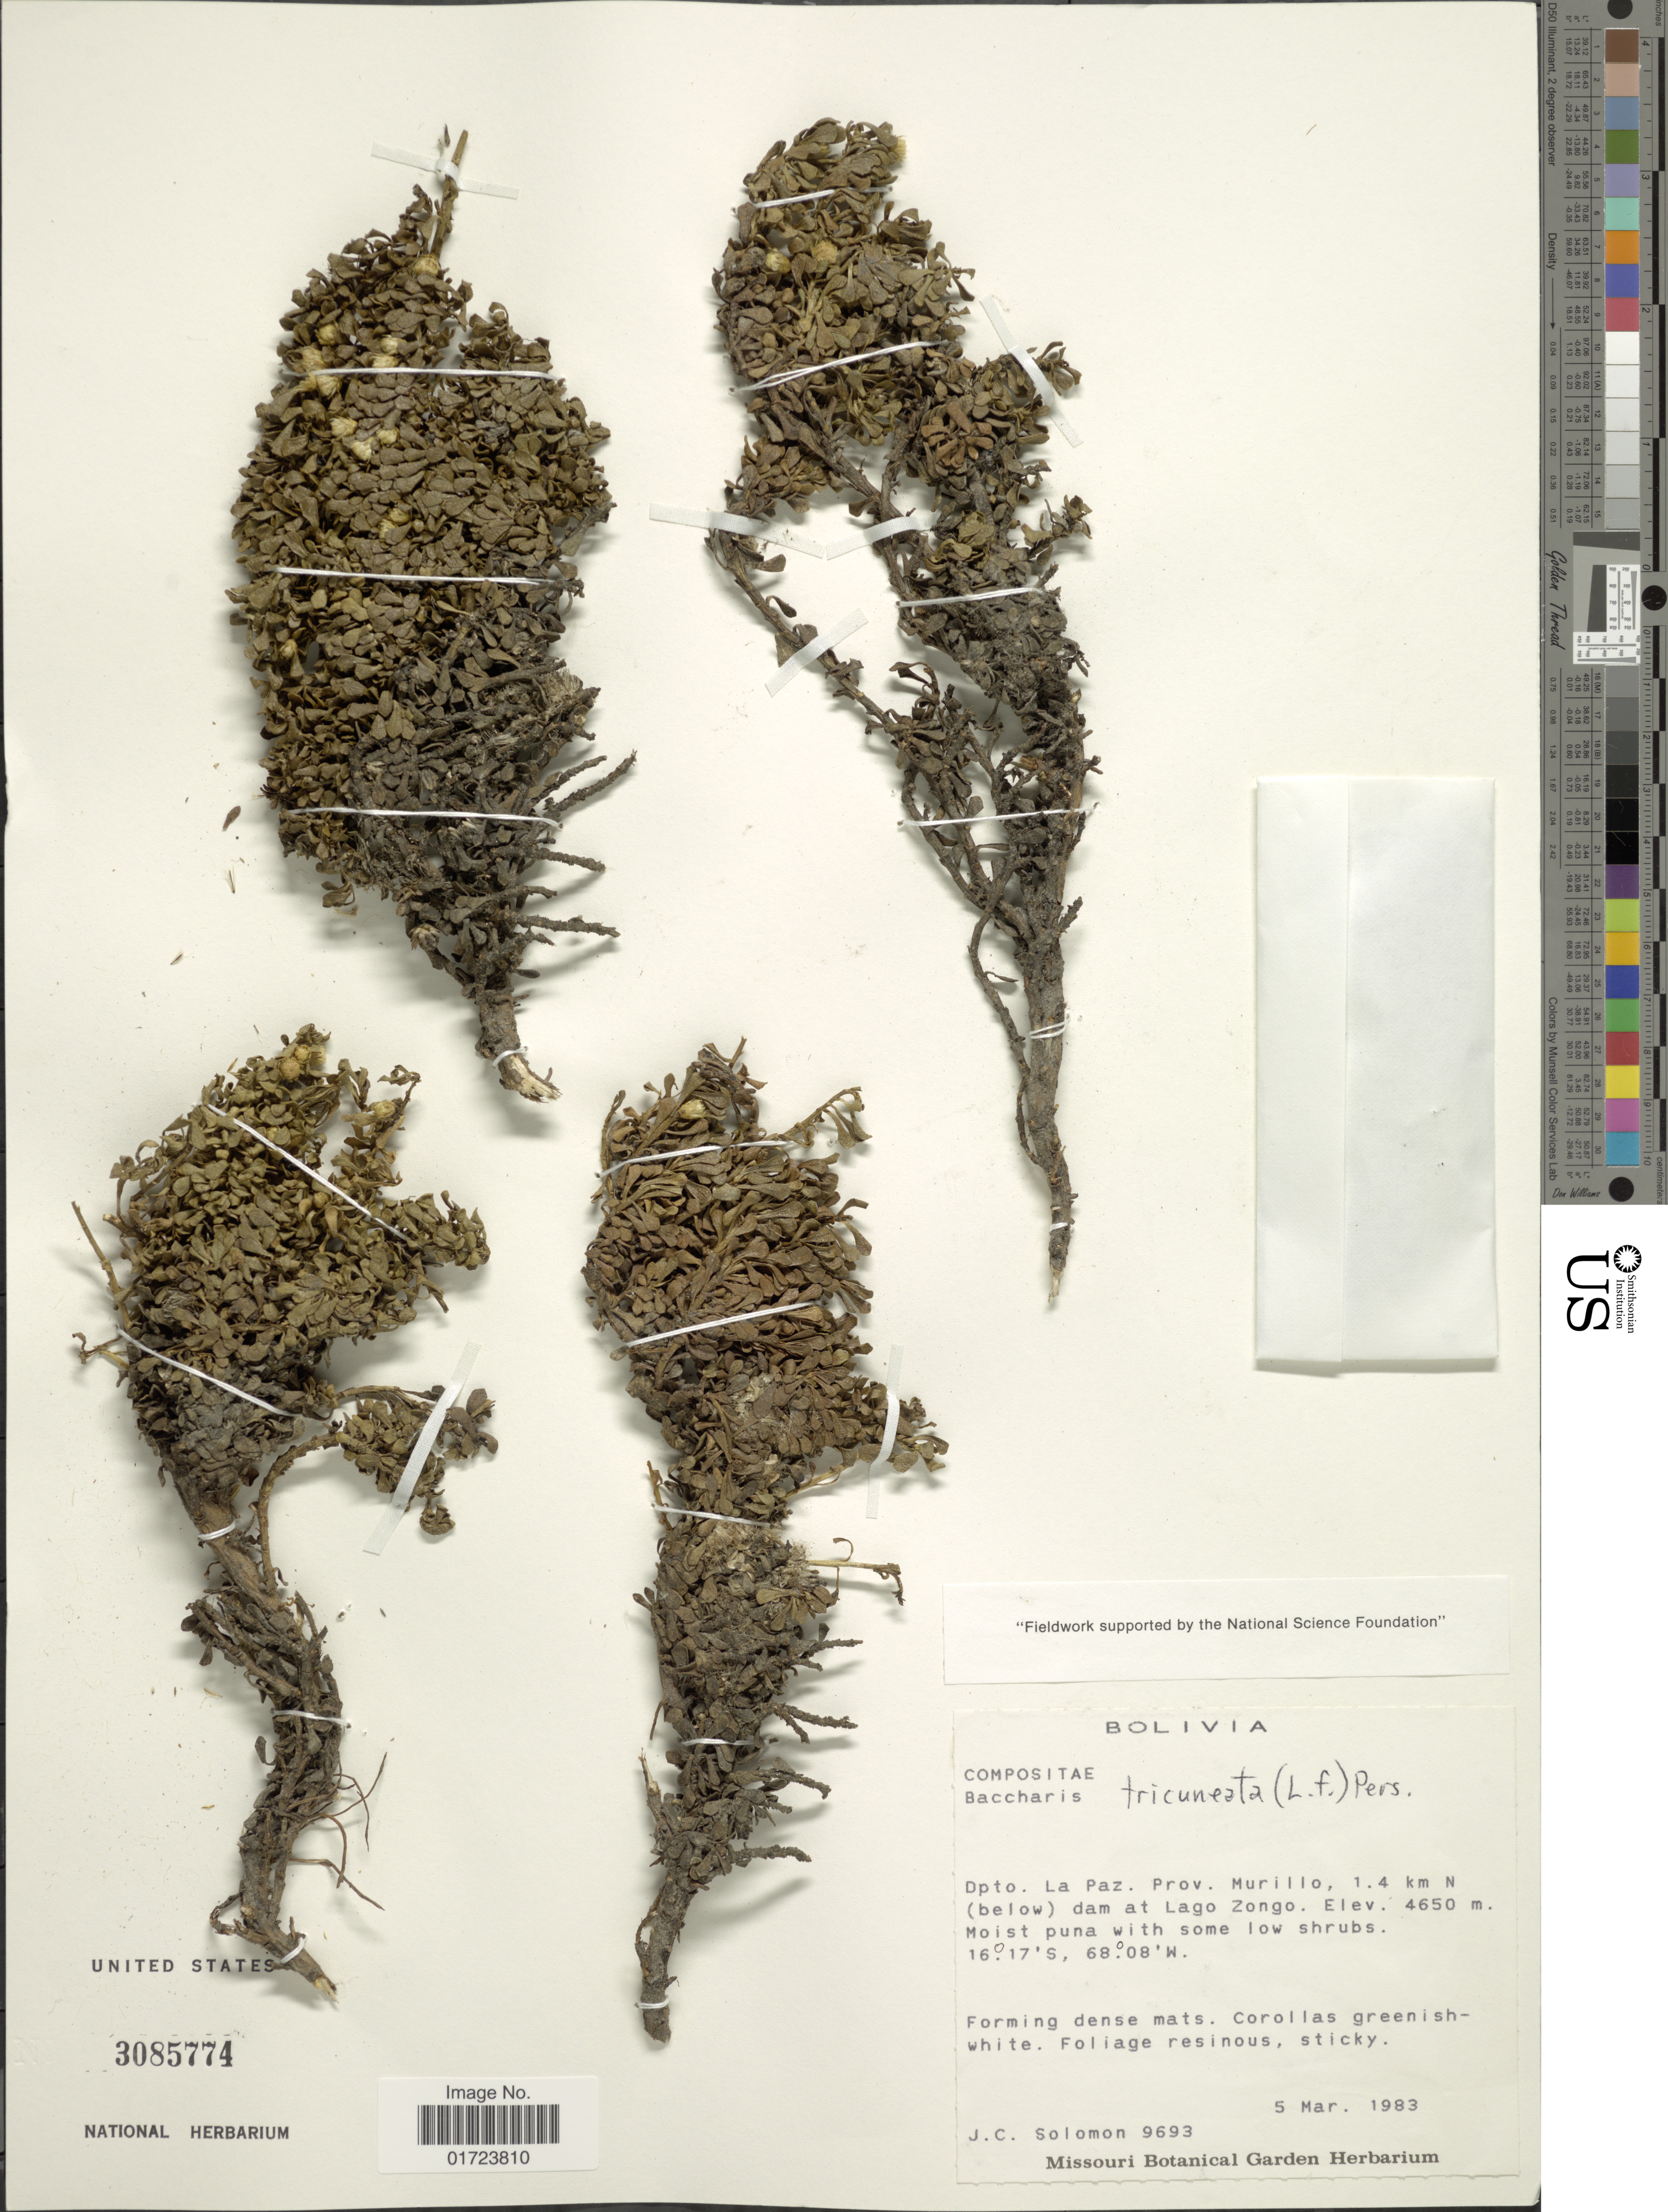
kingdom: Plantae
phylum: Tracheophyta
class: Magnoliopsida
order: Asterales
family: Asteraceae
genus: Baccharis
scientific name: Baccharis tricuneata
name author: (L. f.) Pers.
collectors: J. C. Solomon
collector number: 9693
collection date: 1983-03-05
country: Bolivia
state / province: La Paz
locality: Dpto. La Paz. Prov. Murillo, 1.4 km N (below) dam at Lago Zongo.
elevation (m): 4650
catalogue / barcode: US 3085774